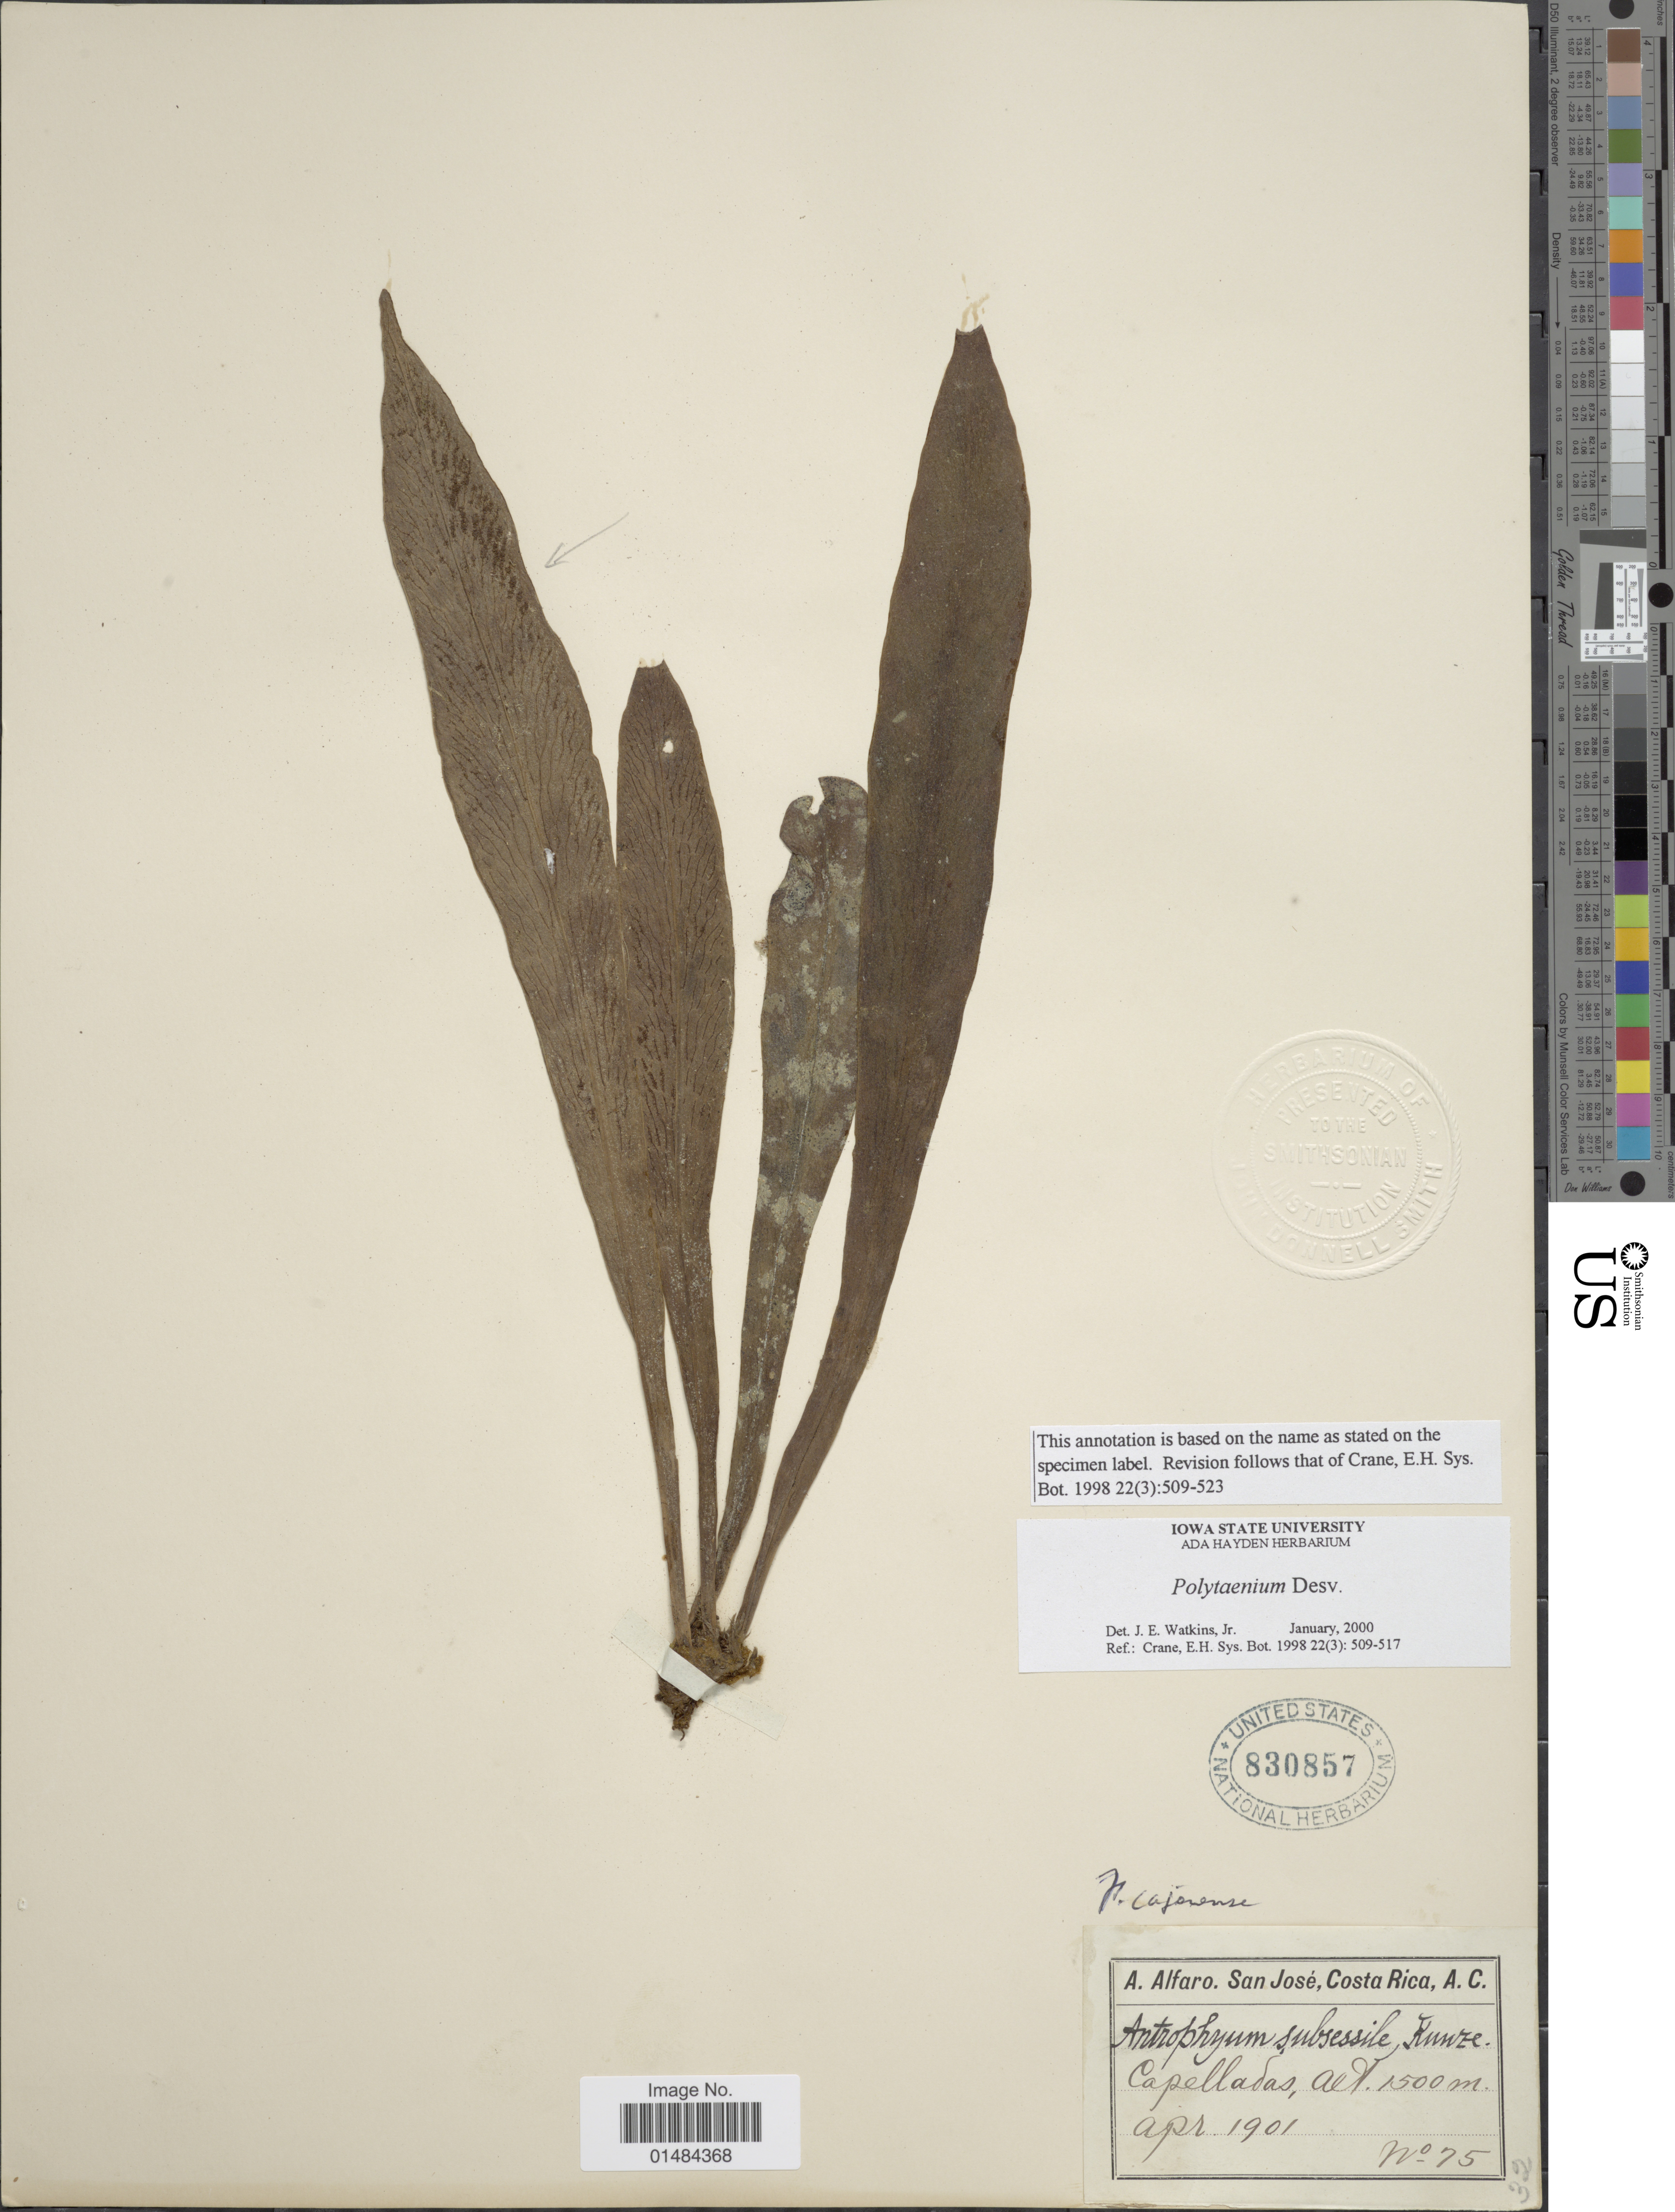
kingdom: Plantae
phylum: Tracheophyta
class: Polypodiopsida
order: Polypodiales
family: Pteridaceae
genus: Polytaenium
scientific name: Polytaenium cajenense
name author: (Desv.) Benedict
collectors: A. Alfaro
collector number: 75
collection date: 1901-04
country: Costa Rica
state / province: San José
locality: Costa Rica, Capelladas.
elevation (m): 1500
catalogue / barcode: US 830857